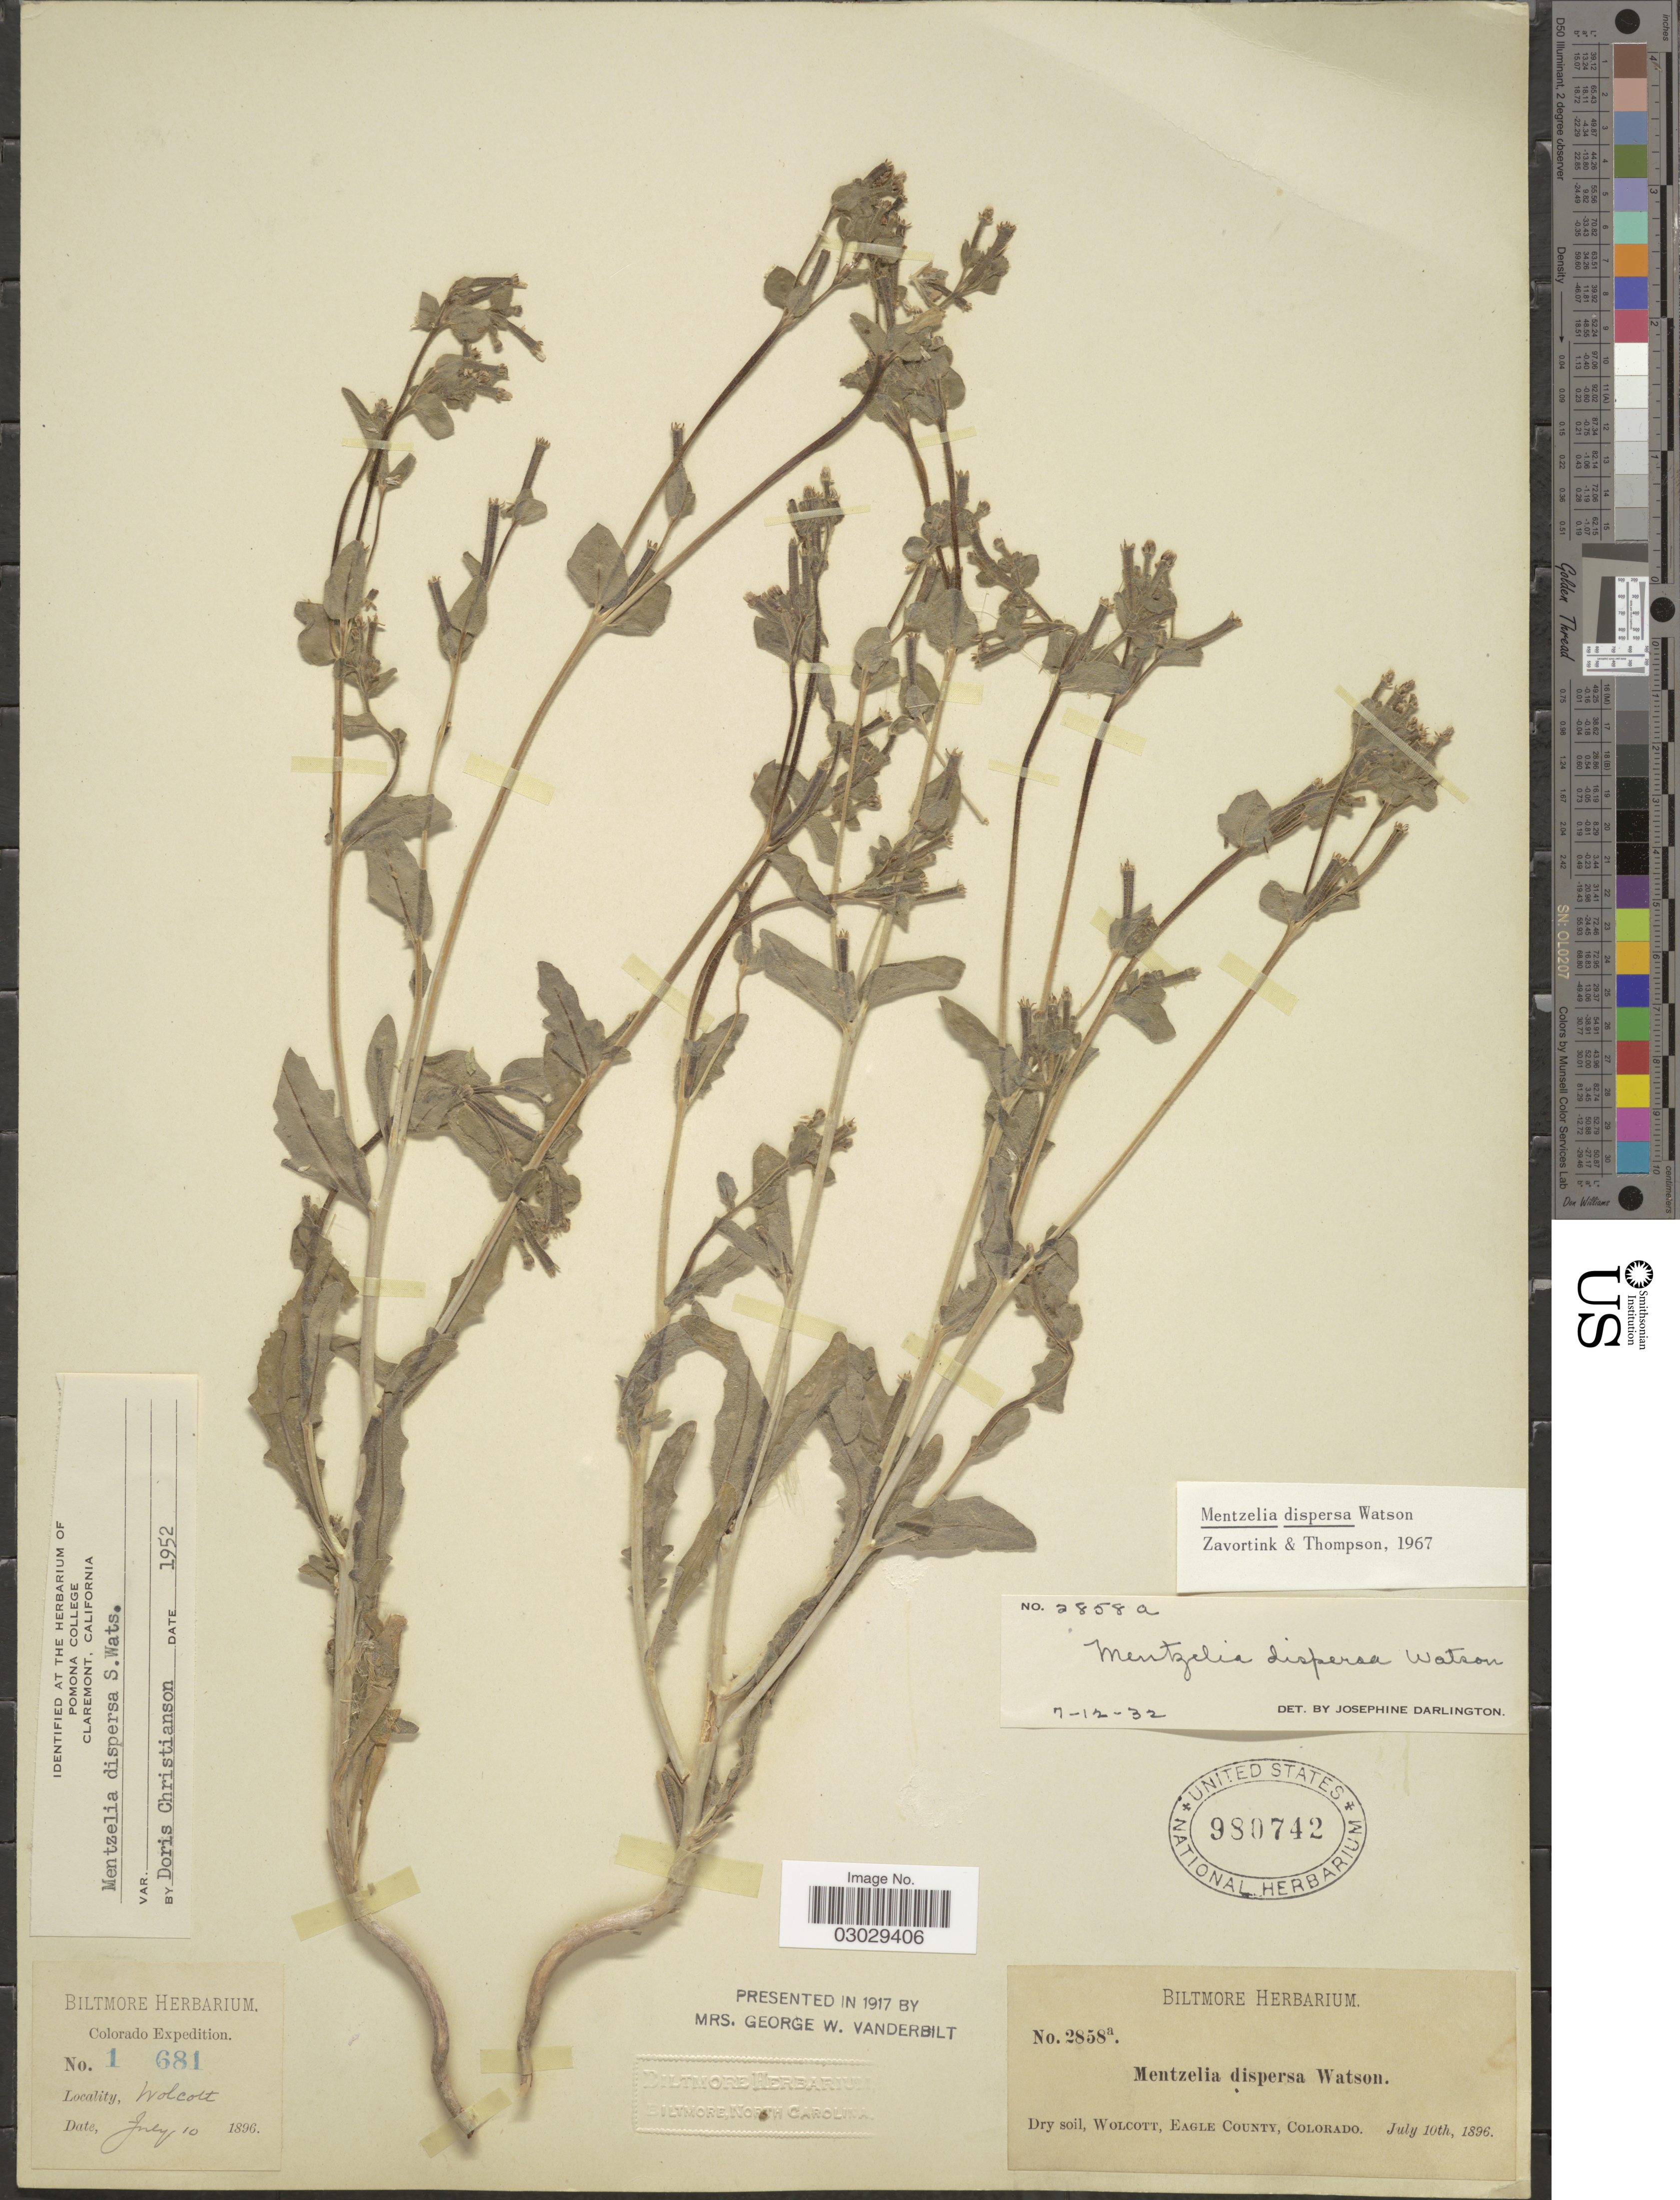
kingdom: Plantae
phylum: Tracheophyta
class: Magnoliopsida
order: Cornales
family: Loasaceae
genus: Mentzelia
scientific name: Mentzelia dispersa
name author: S. Watson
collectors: ex herb. Biltmore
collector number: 1681/2858a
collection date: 1896-07-10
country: United States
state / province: Colorado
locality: Wolcott, Eagle County.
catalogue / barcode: US 980742